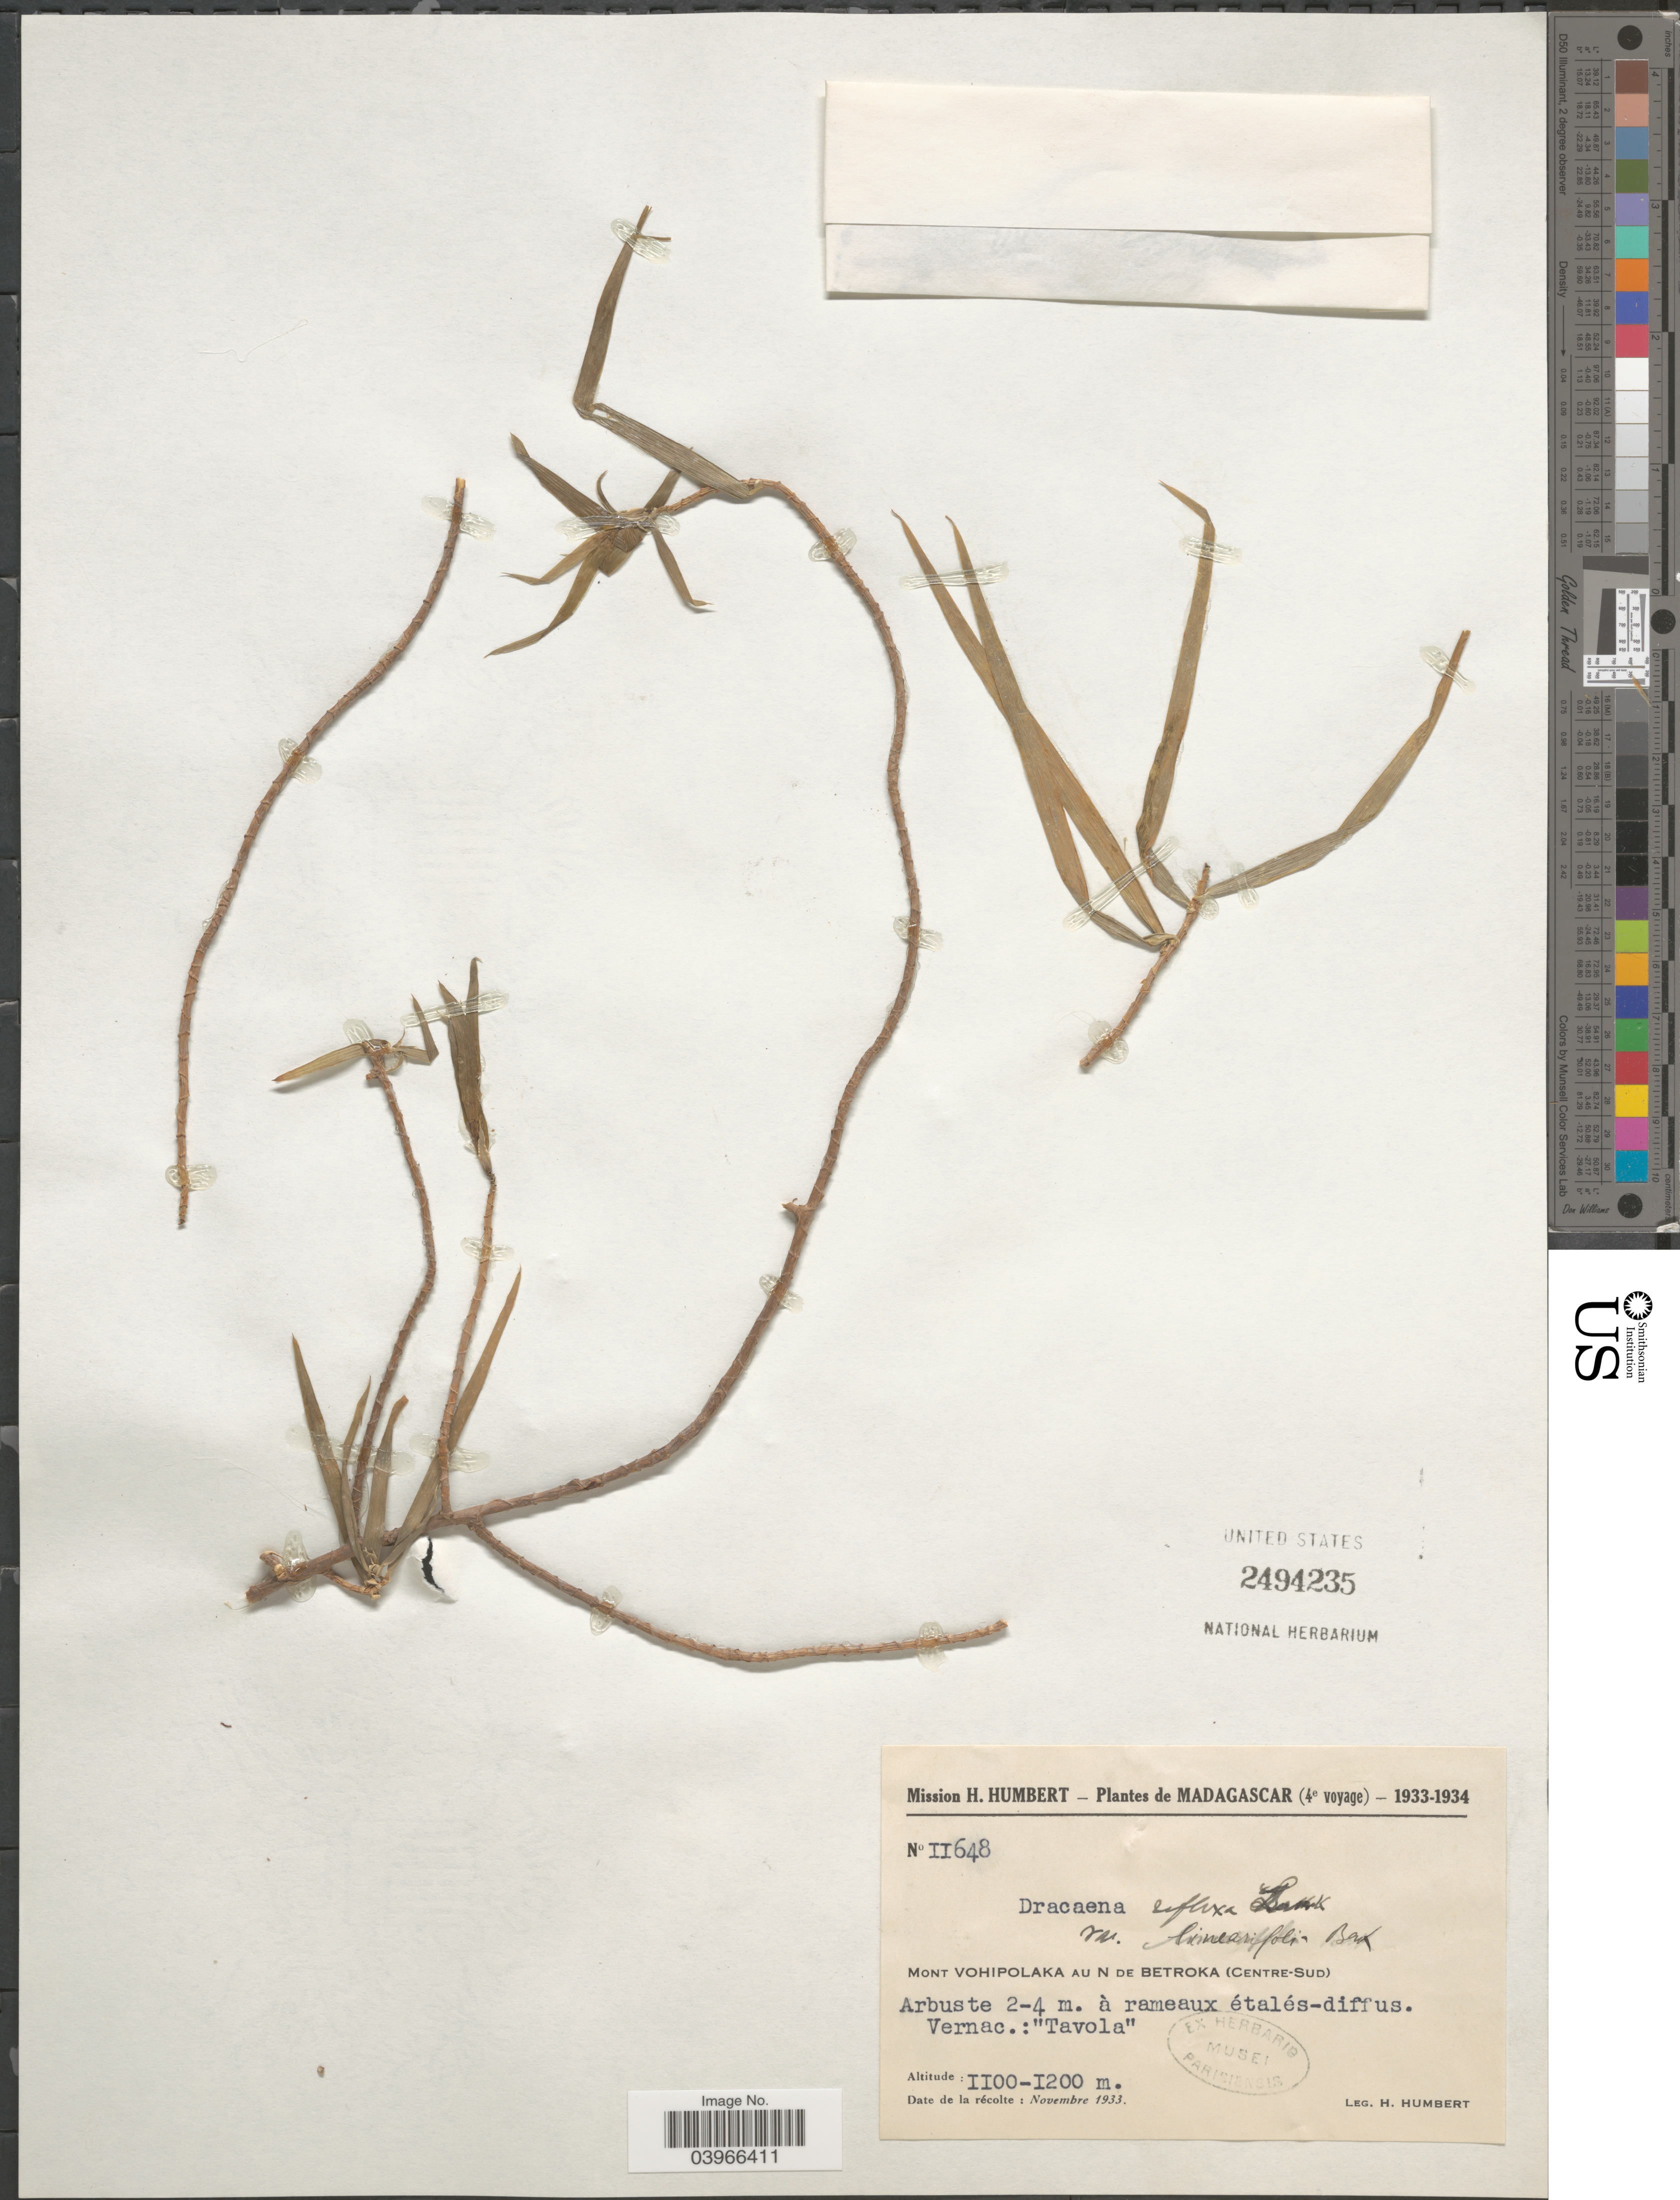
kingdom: Plantae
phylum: Tracheophyta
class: Liliopsida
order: Asparagales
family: Asparagaceae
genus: Dracaena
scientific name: Dracaena reflexa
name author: Lam.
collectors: H. Humbert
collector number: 11648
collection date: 1933-11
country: Madagascar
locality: Mont Vohipolaka au N de Betroka (Centre-Sud).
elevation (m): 1100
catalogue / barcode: US 2494235